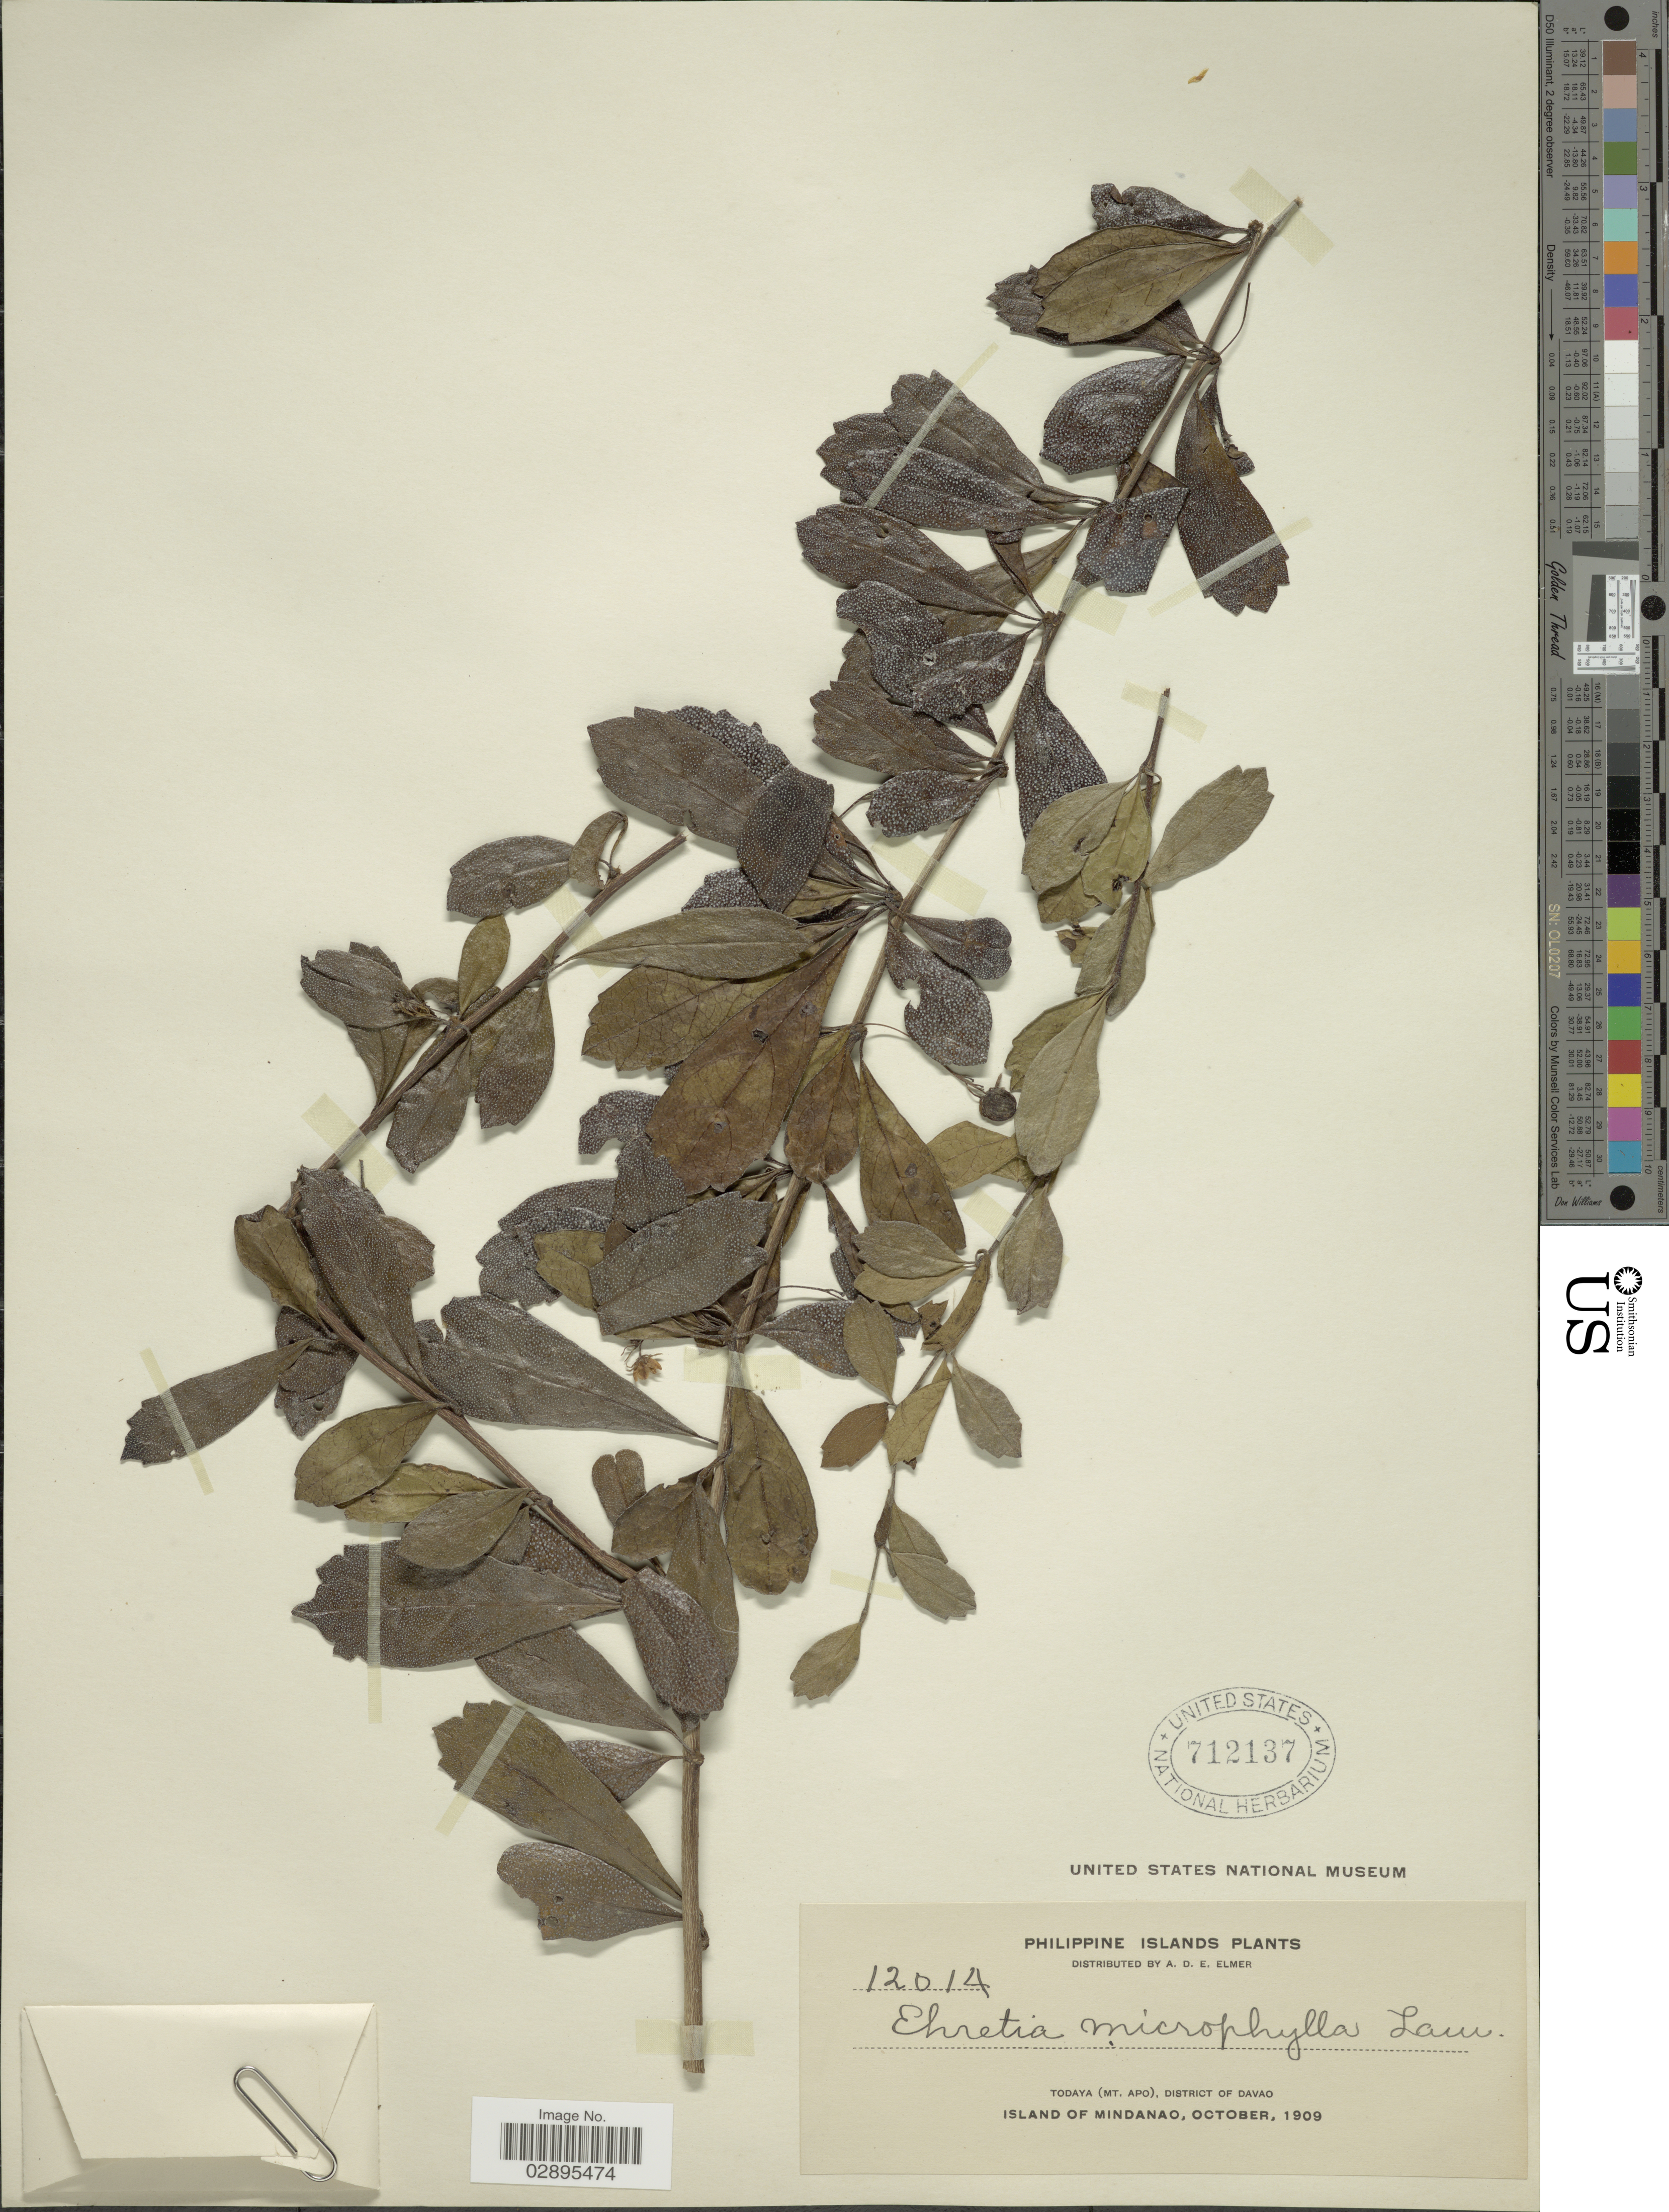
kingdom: Plantae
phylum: Tracheophyta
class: Magnoliopsida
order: Boraginales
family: Ehretiaceae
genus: Ehretia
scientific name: Ehretia microphylla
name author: Lam.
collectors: A. D. E. Elmer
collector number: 12014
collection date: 1909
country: Philippines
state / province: Davao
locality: Philippine Islands. Todaya (Mt. Apo), District of Davao. Island of Mindanao.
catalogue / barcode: US 712137